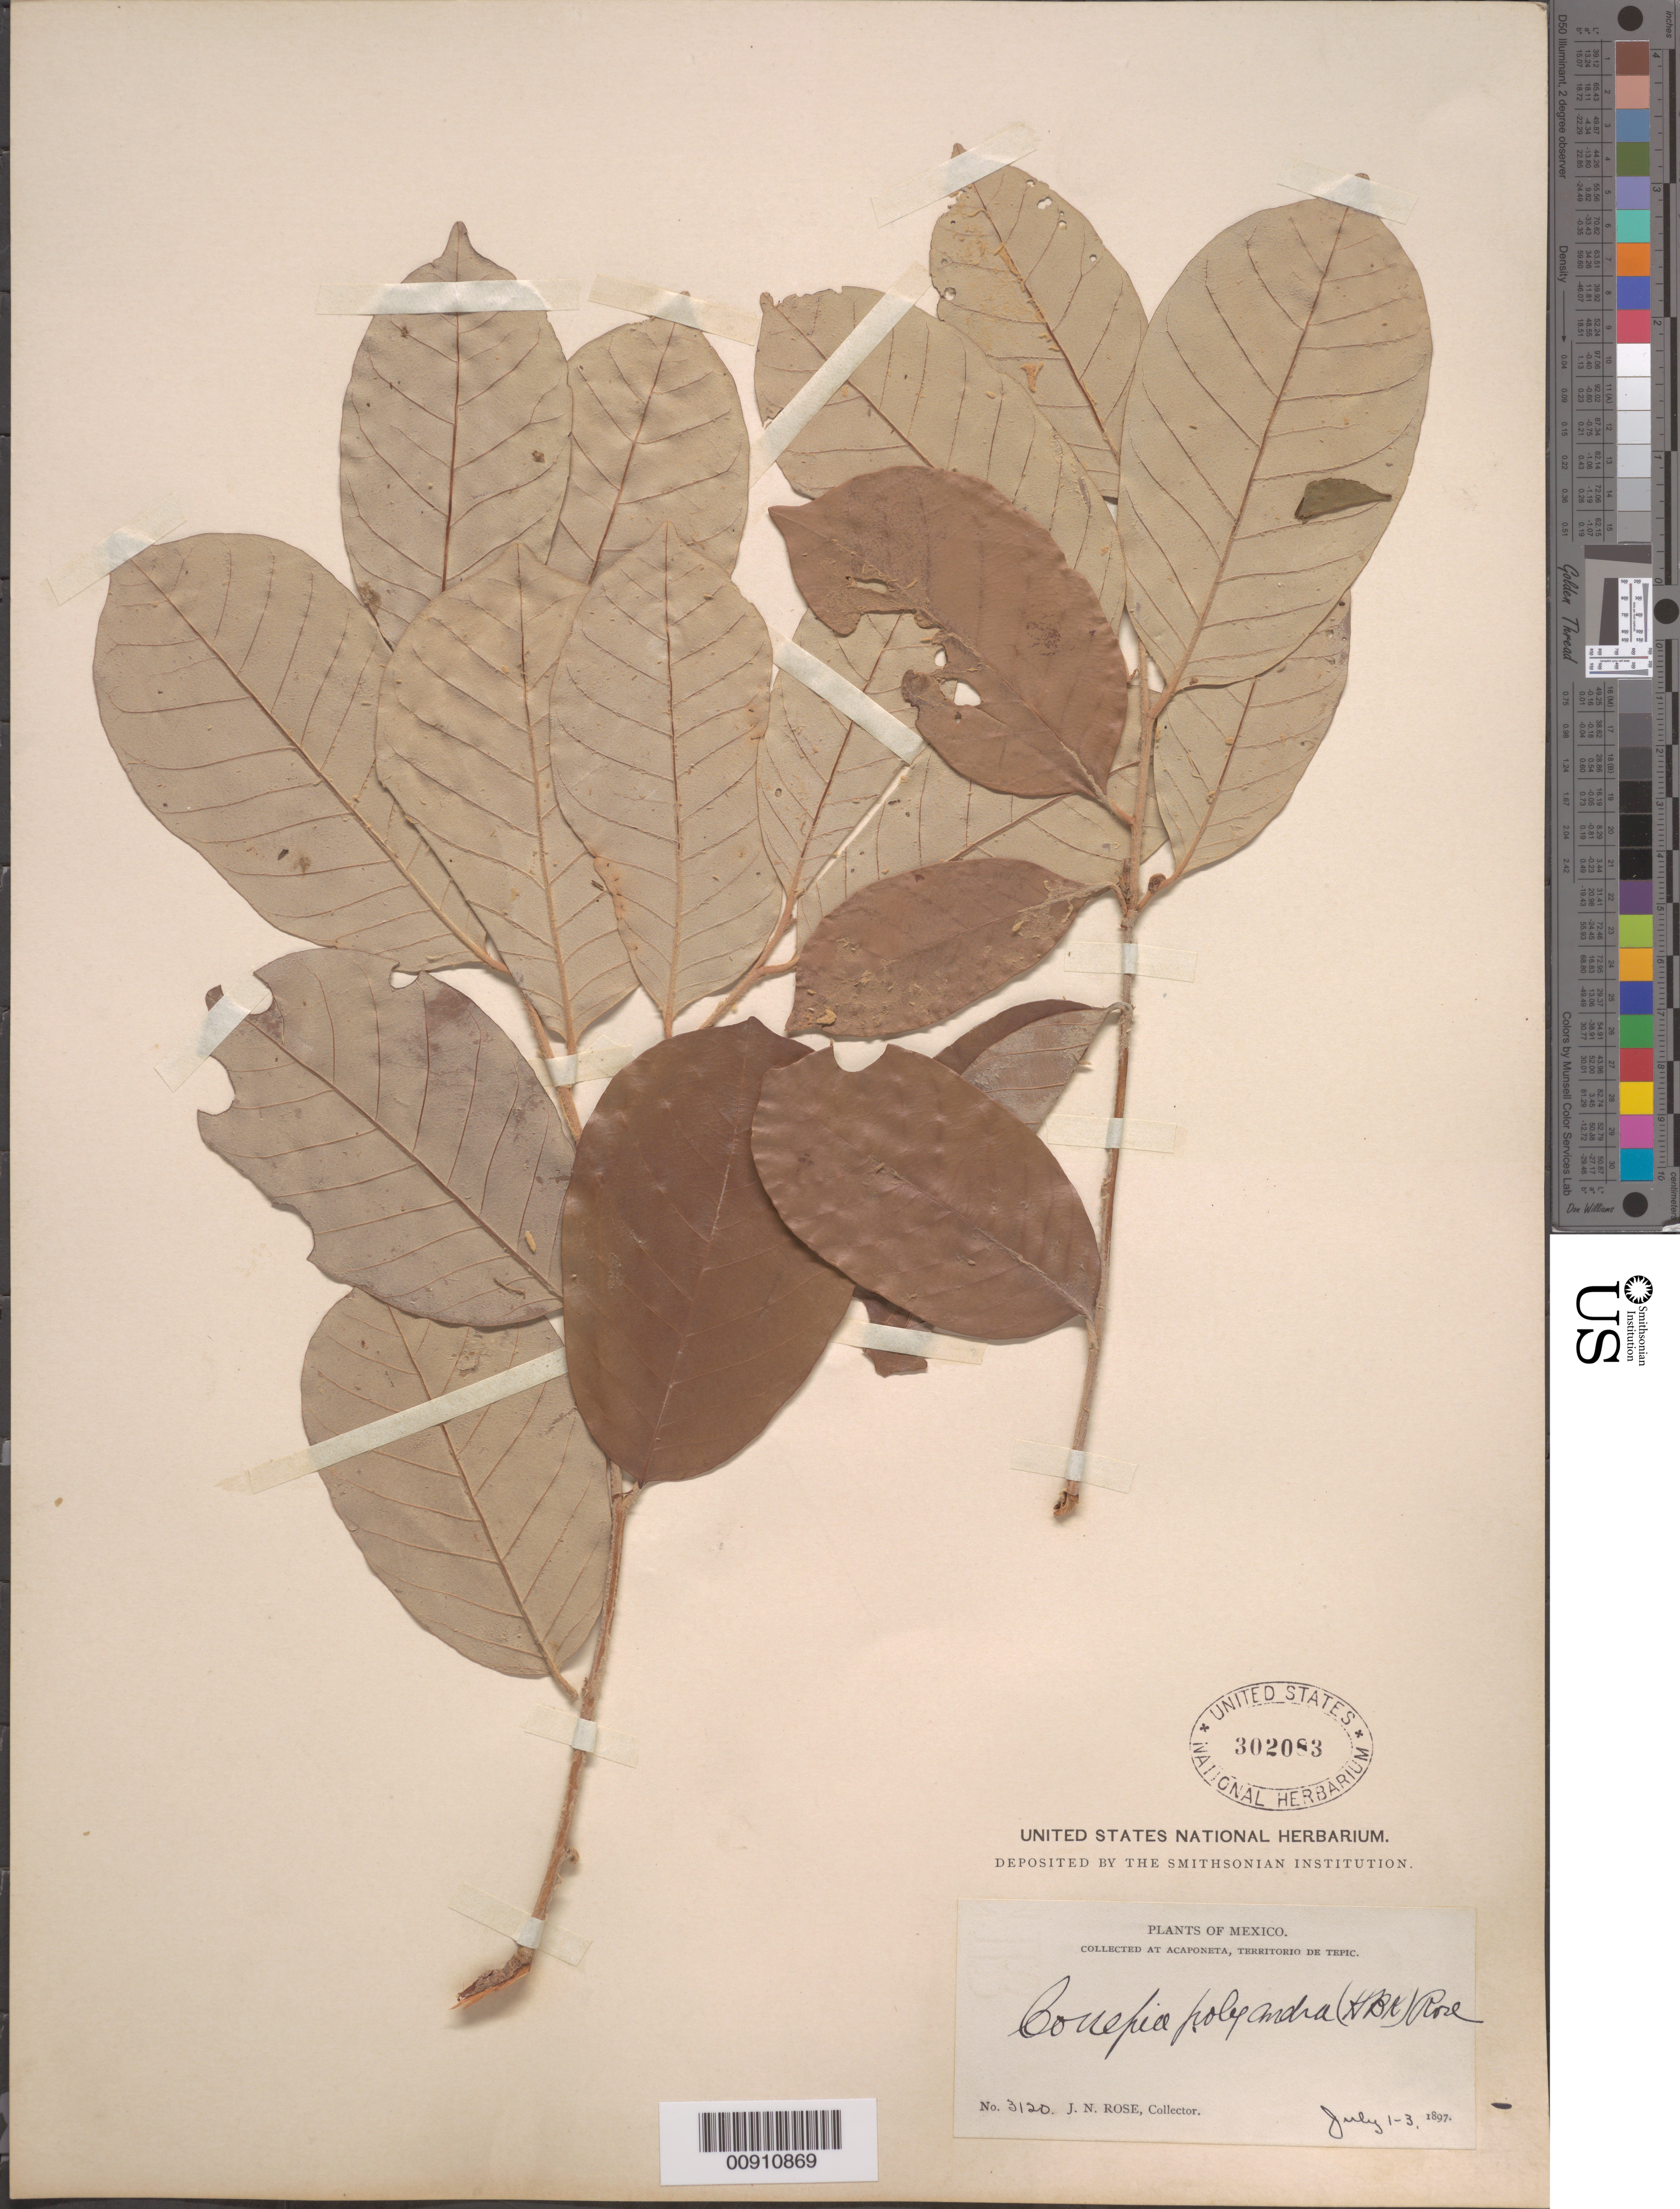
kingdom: Plantae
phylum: Tracheophyta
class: Magnoliopsida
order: Malpighiales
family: Chrysobalanaceae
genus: Couepia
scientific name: Couepia polyandra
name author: (Kunth) Rose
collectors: J. N. Rose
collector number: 3120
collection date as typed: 01 Jul 1897 to 03 Jul 1897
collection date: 1897-07-01/1897-07-03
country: Mexico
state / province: Nayarit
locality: Acaponeta, Territorio de Tepic.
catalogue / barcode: US 302083